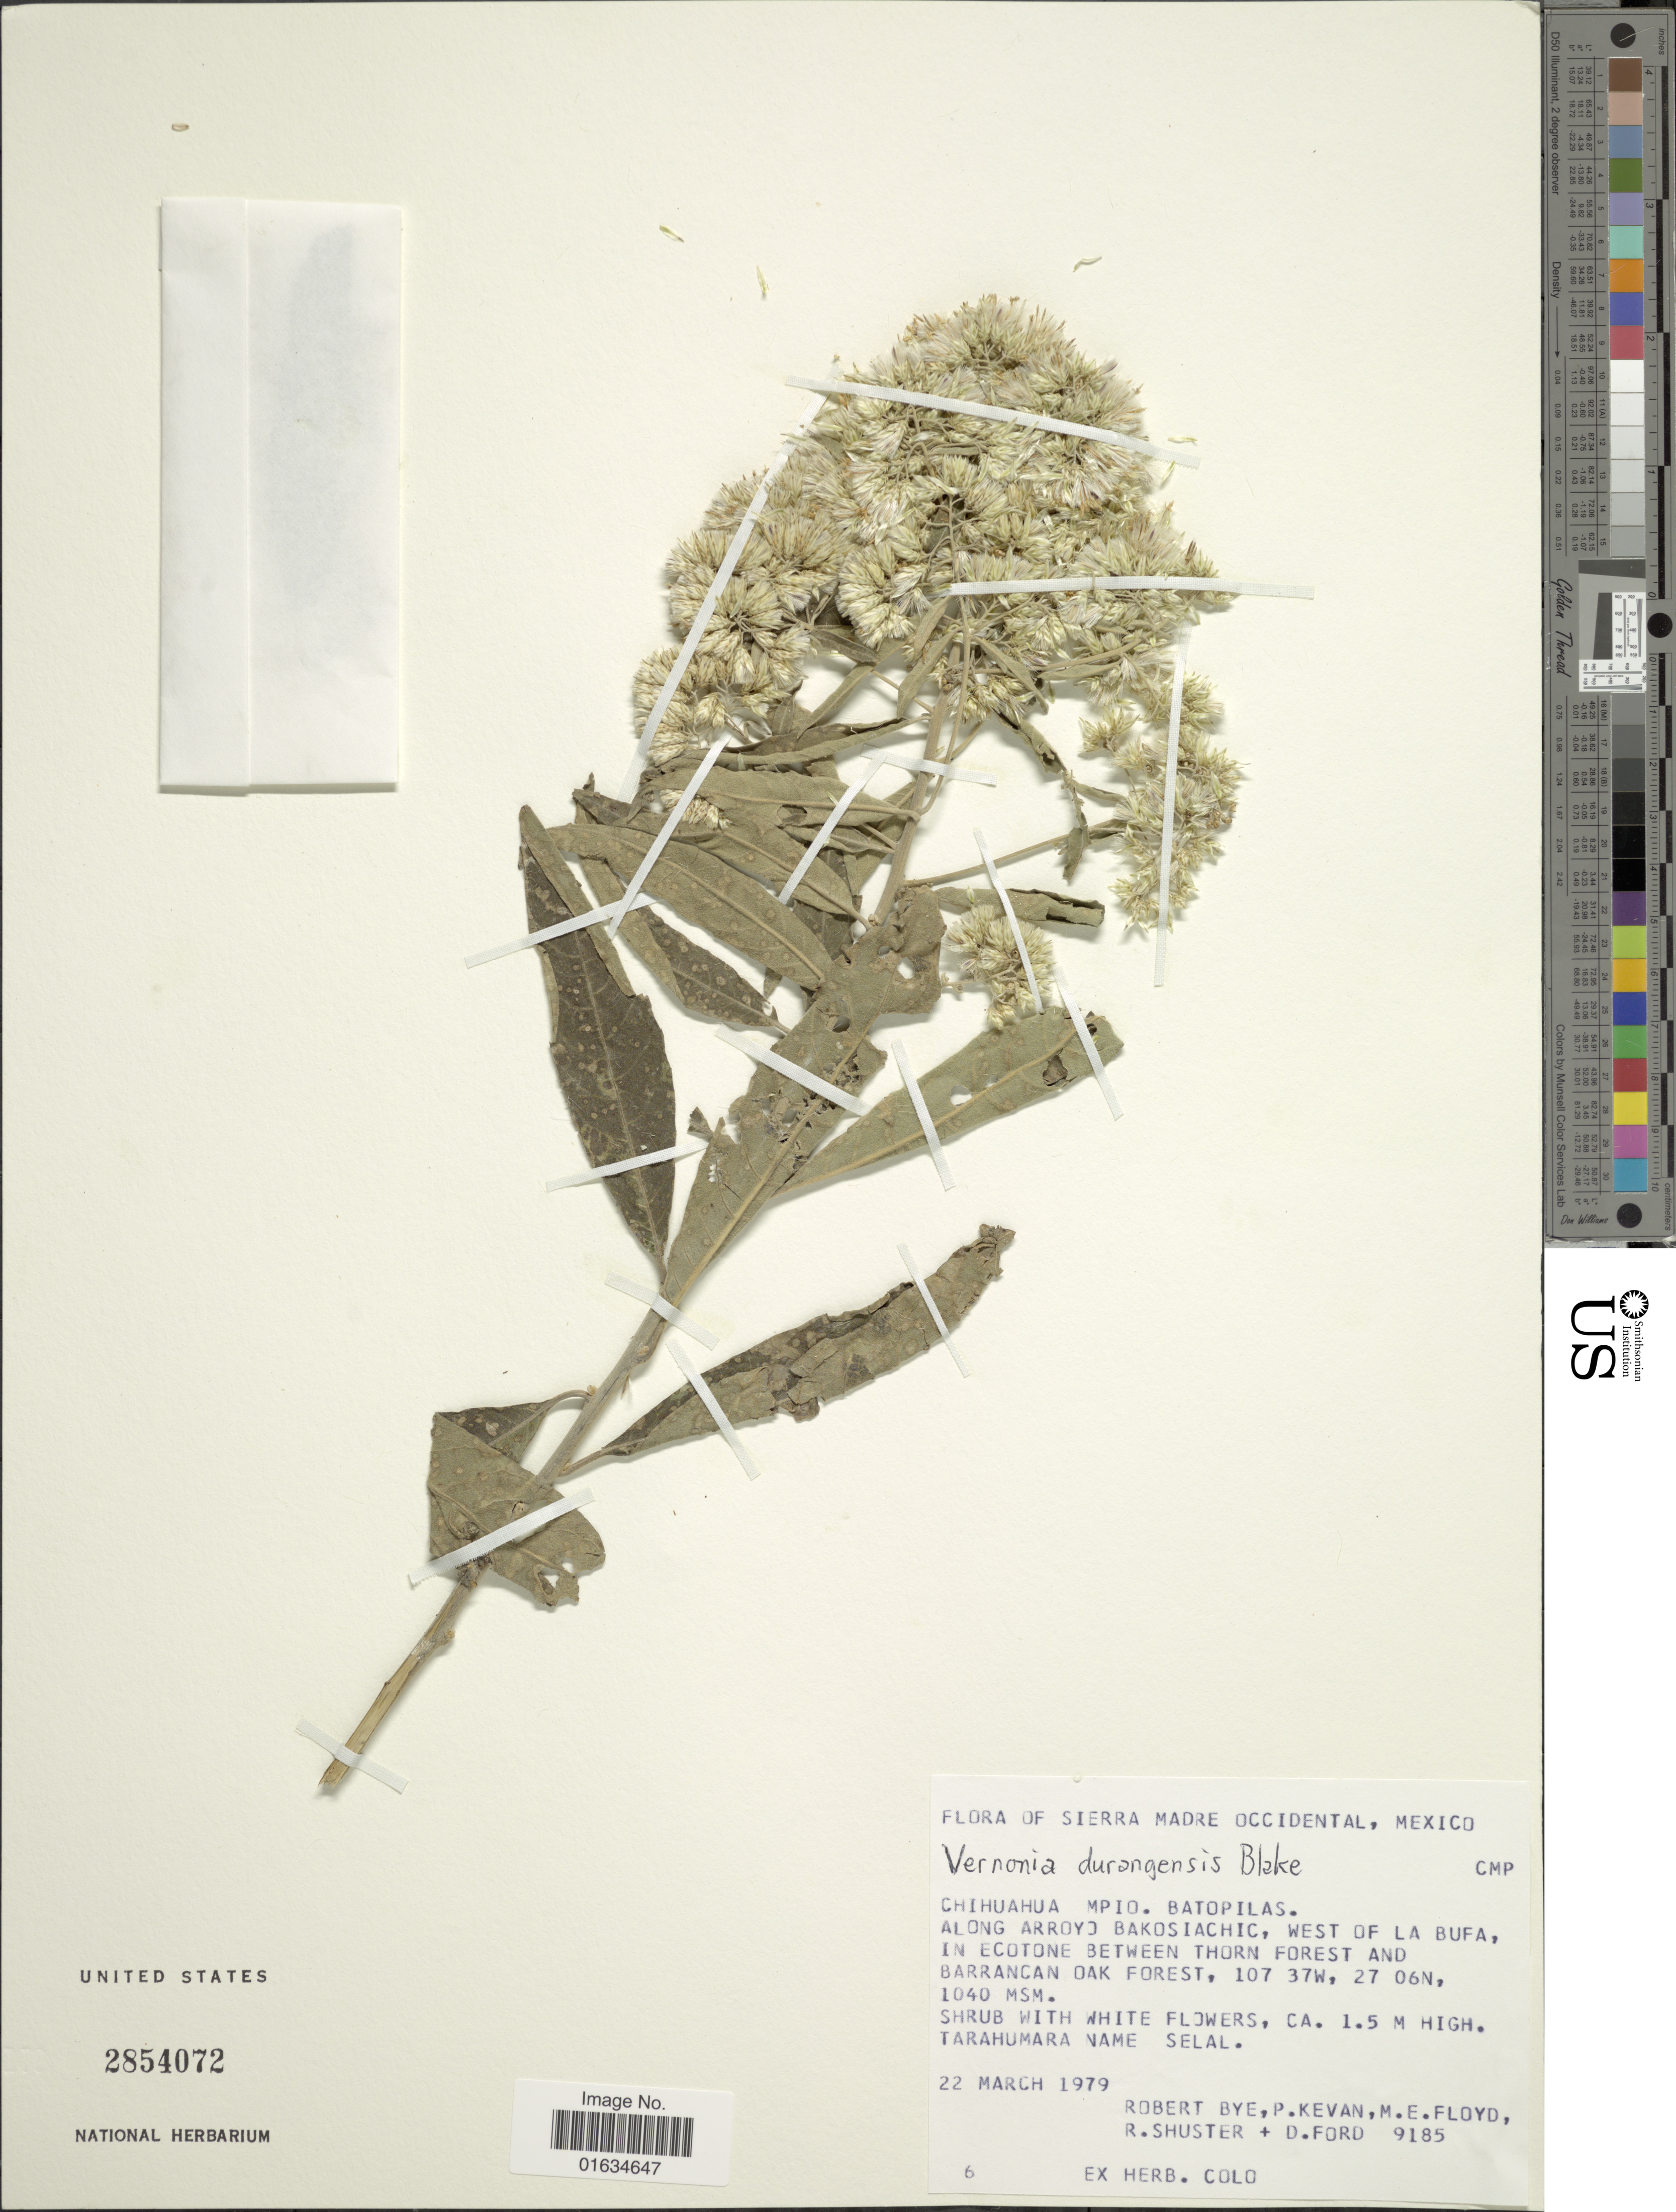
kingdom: Plantae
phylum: Tracheophyta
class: Magnoliopsida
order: Asterales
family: Asteraceae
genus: Eremosis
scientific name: Eremosis triflosculosa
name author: (Kunth) Gleason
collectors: R. A. Bye, Kevan, P., Floyd, M. E., R. M. Schuster & D. Ford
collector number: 9185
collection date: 1979-03-22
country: Mexico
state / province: Chihuahua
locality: Mpio. Batopilas, along arroyo Bakosiachic, west of La Bufa, in ecotone between thorn forest and Barrancan oak forest, Sierra Madre Occidental.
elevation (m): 1040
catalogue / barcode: US 2854072